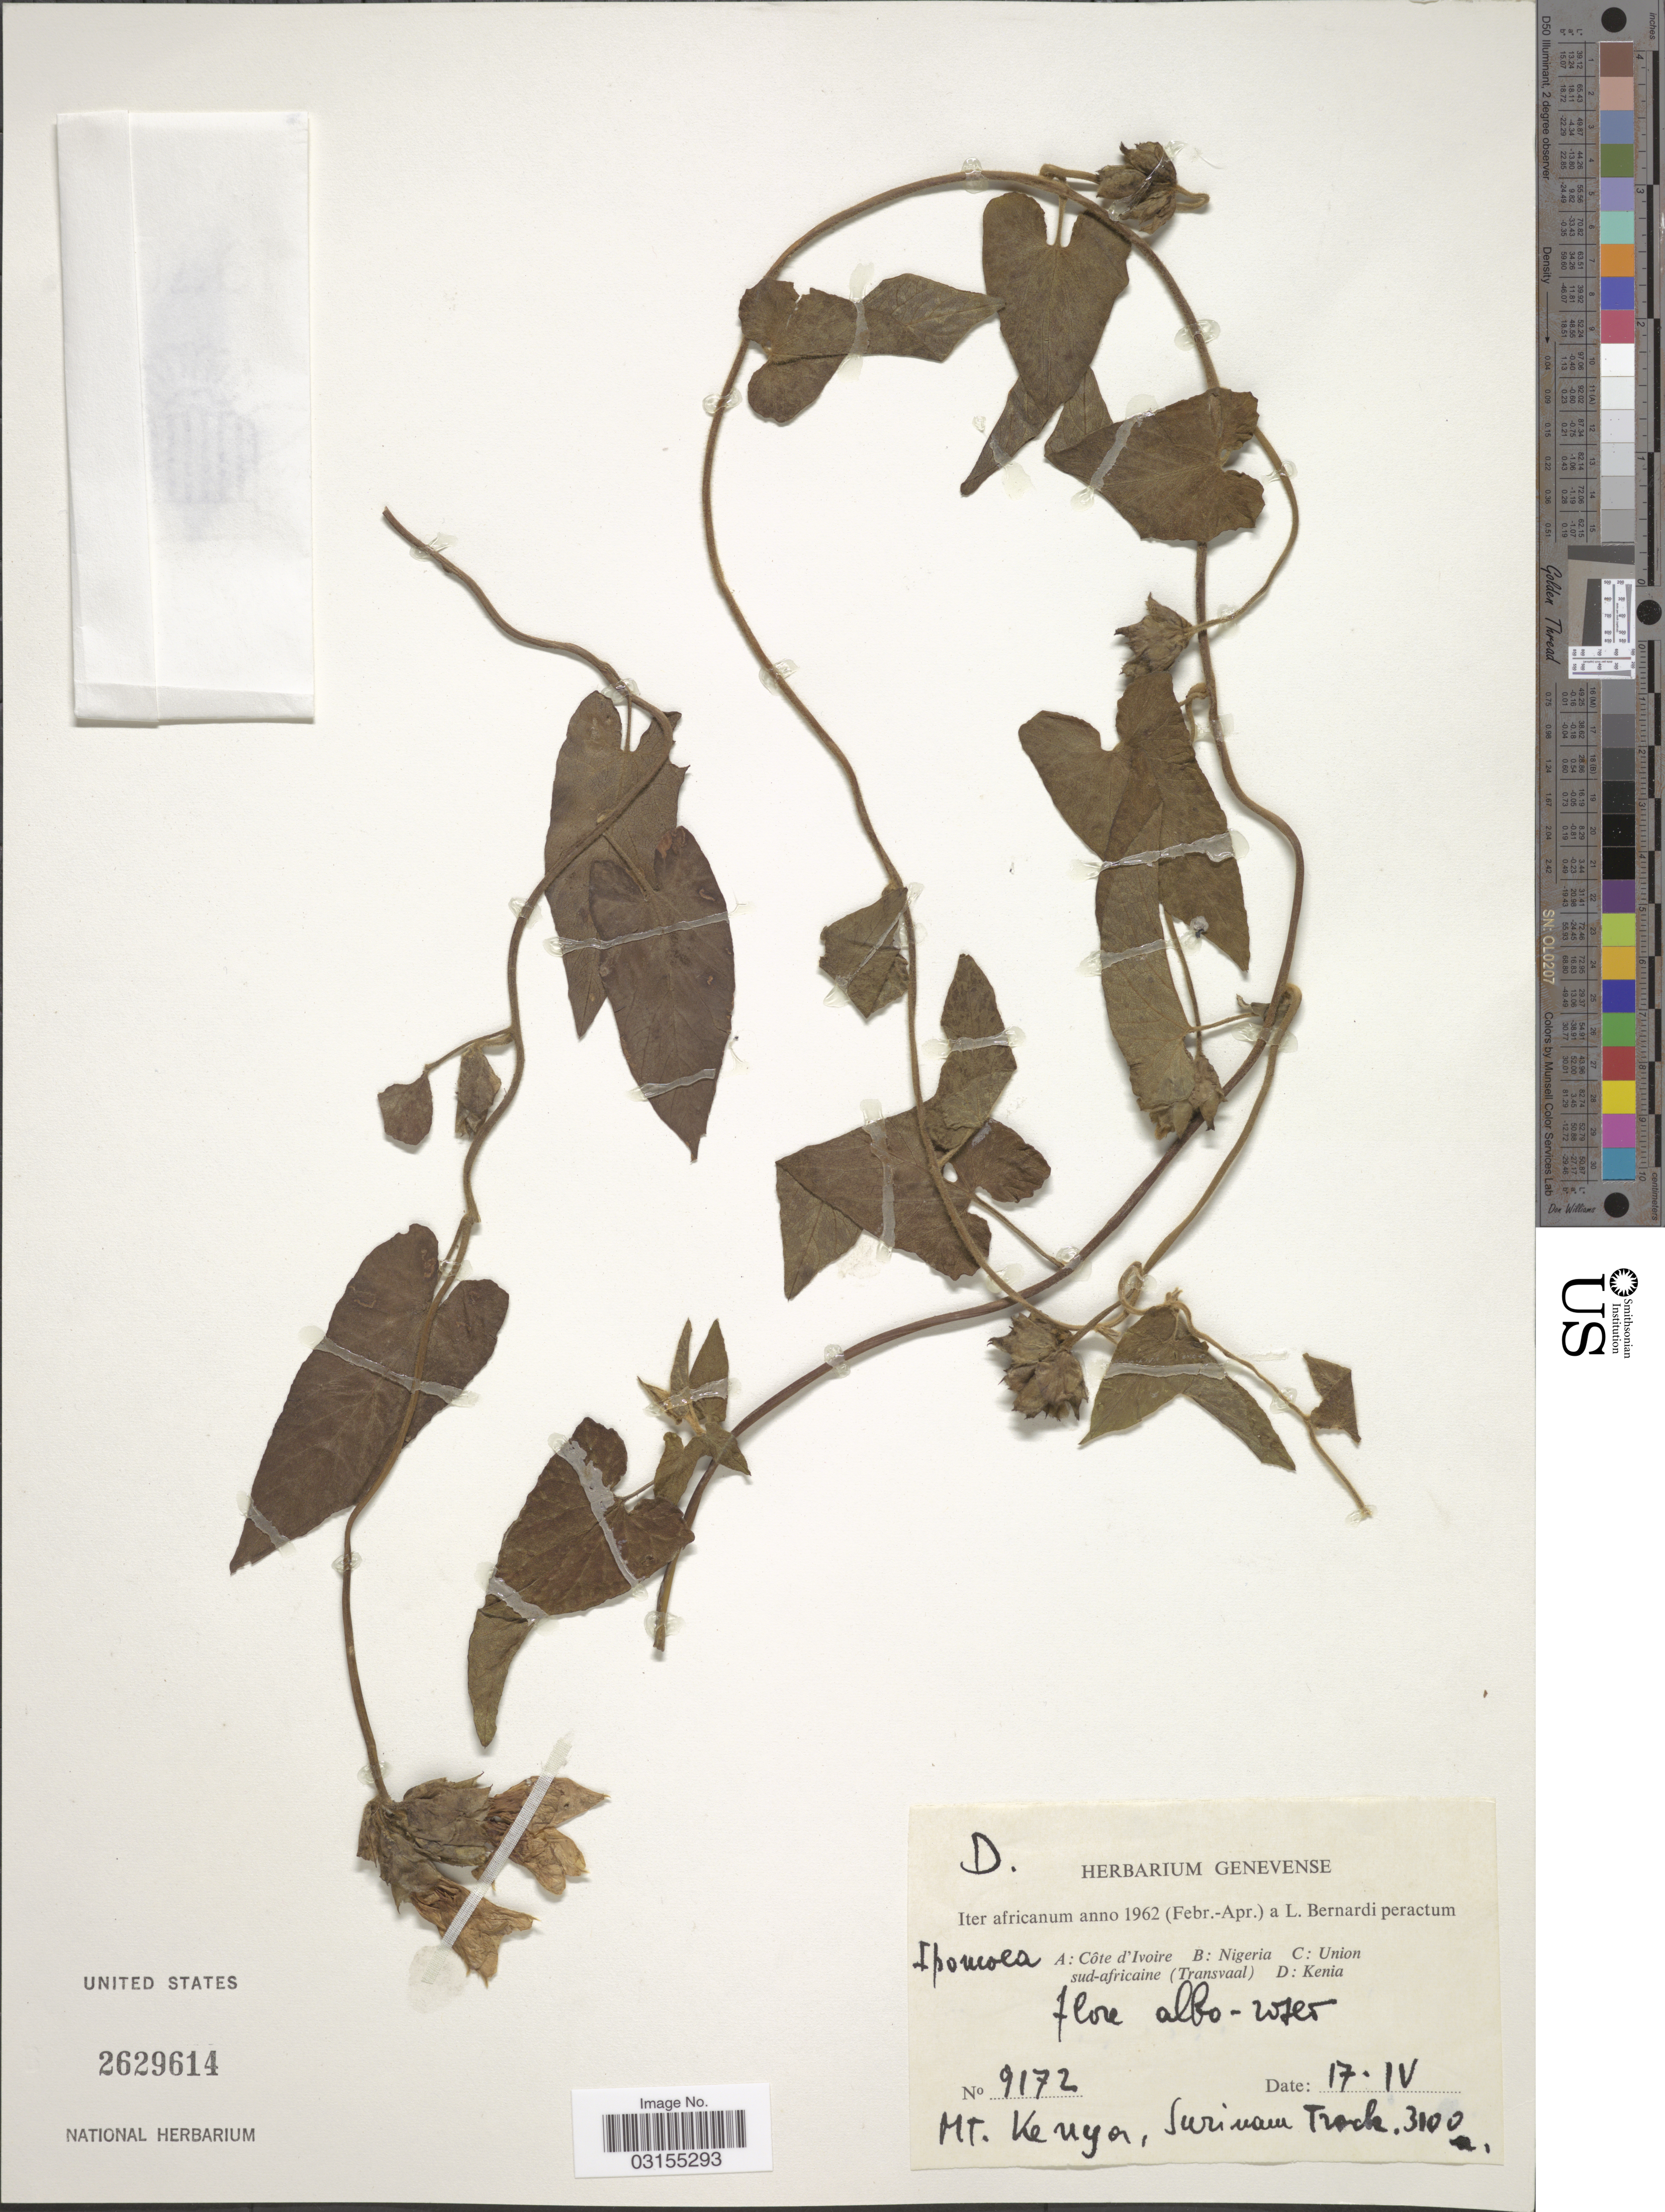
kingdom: Plantae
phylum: Tracheophyta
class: Magnoliopsida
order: Solanales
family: Convolvulaceae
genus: Ipomoea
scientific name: Ipomoea sp.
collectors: L. Bernardi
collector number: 9172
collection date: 1962-04-17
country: Kenya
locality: Iter africanum. Mt. Kenya, Surinam Track.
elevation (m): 3100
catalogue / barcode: US 2629614